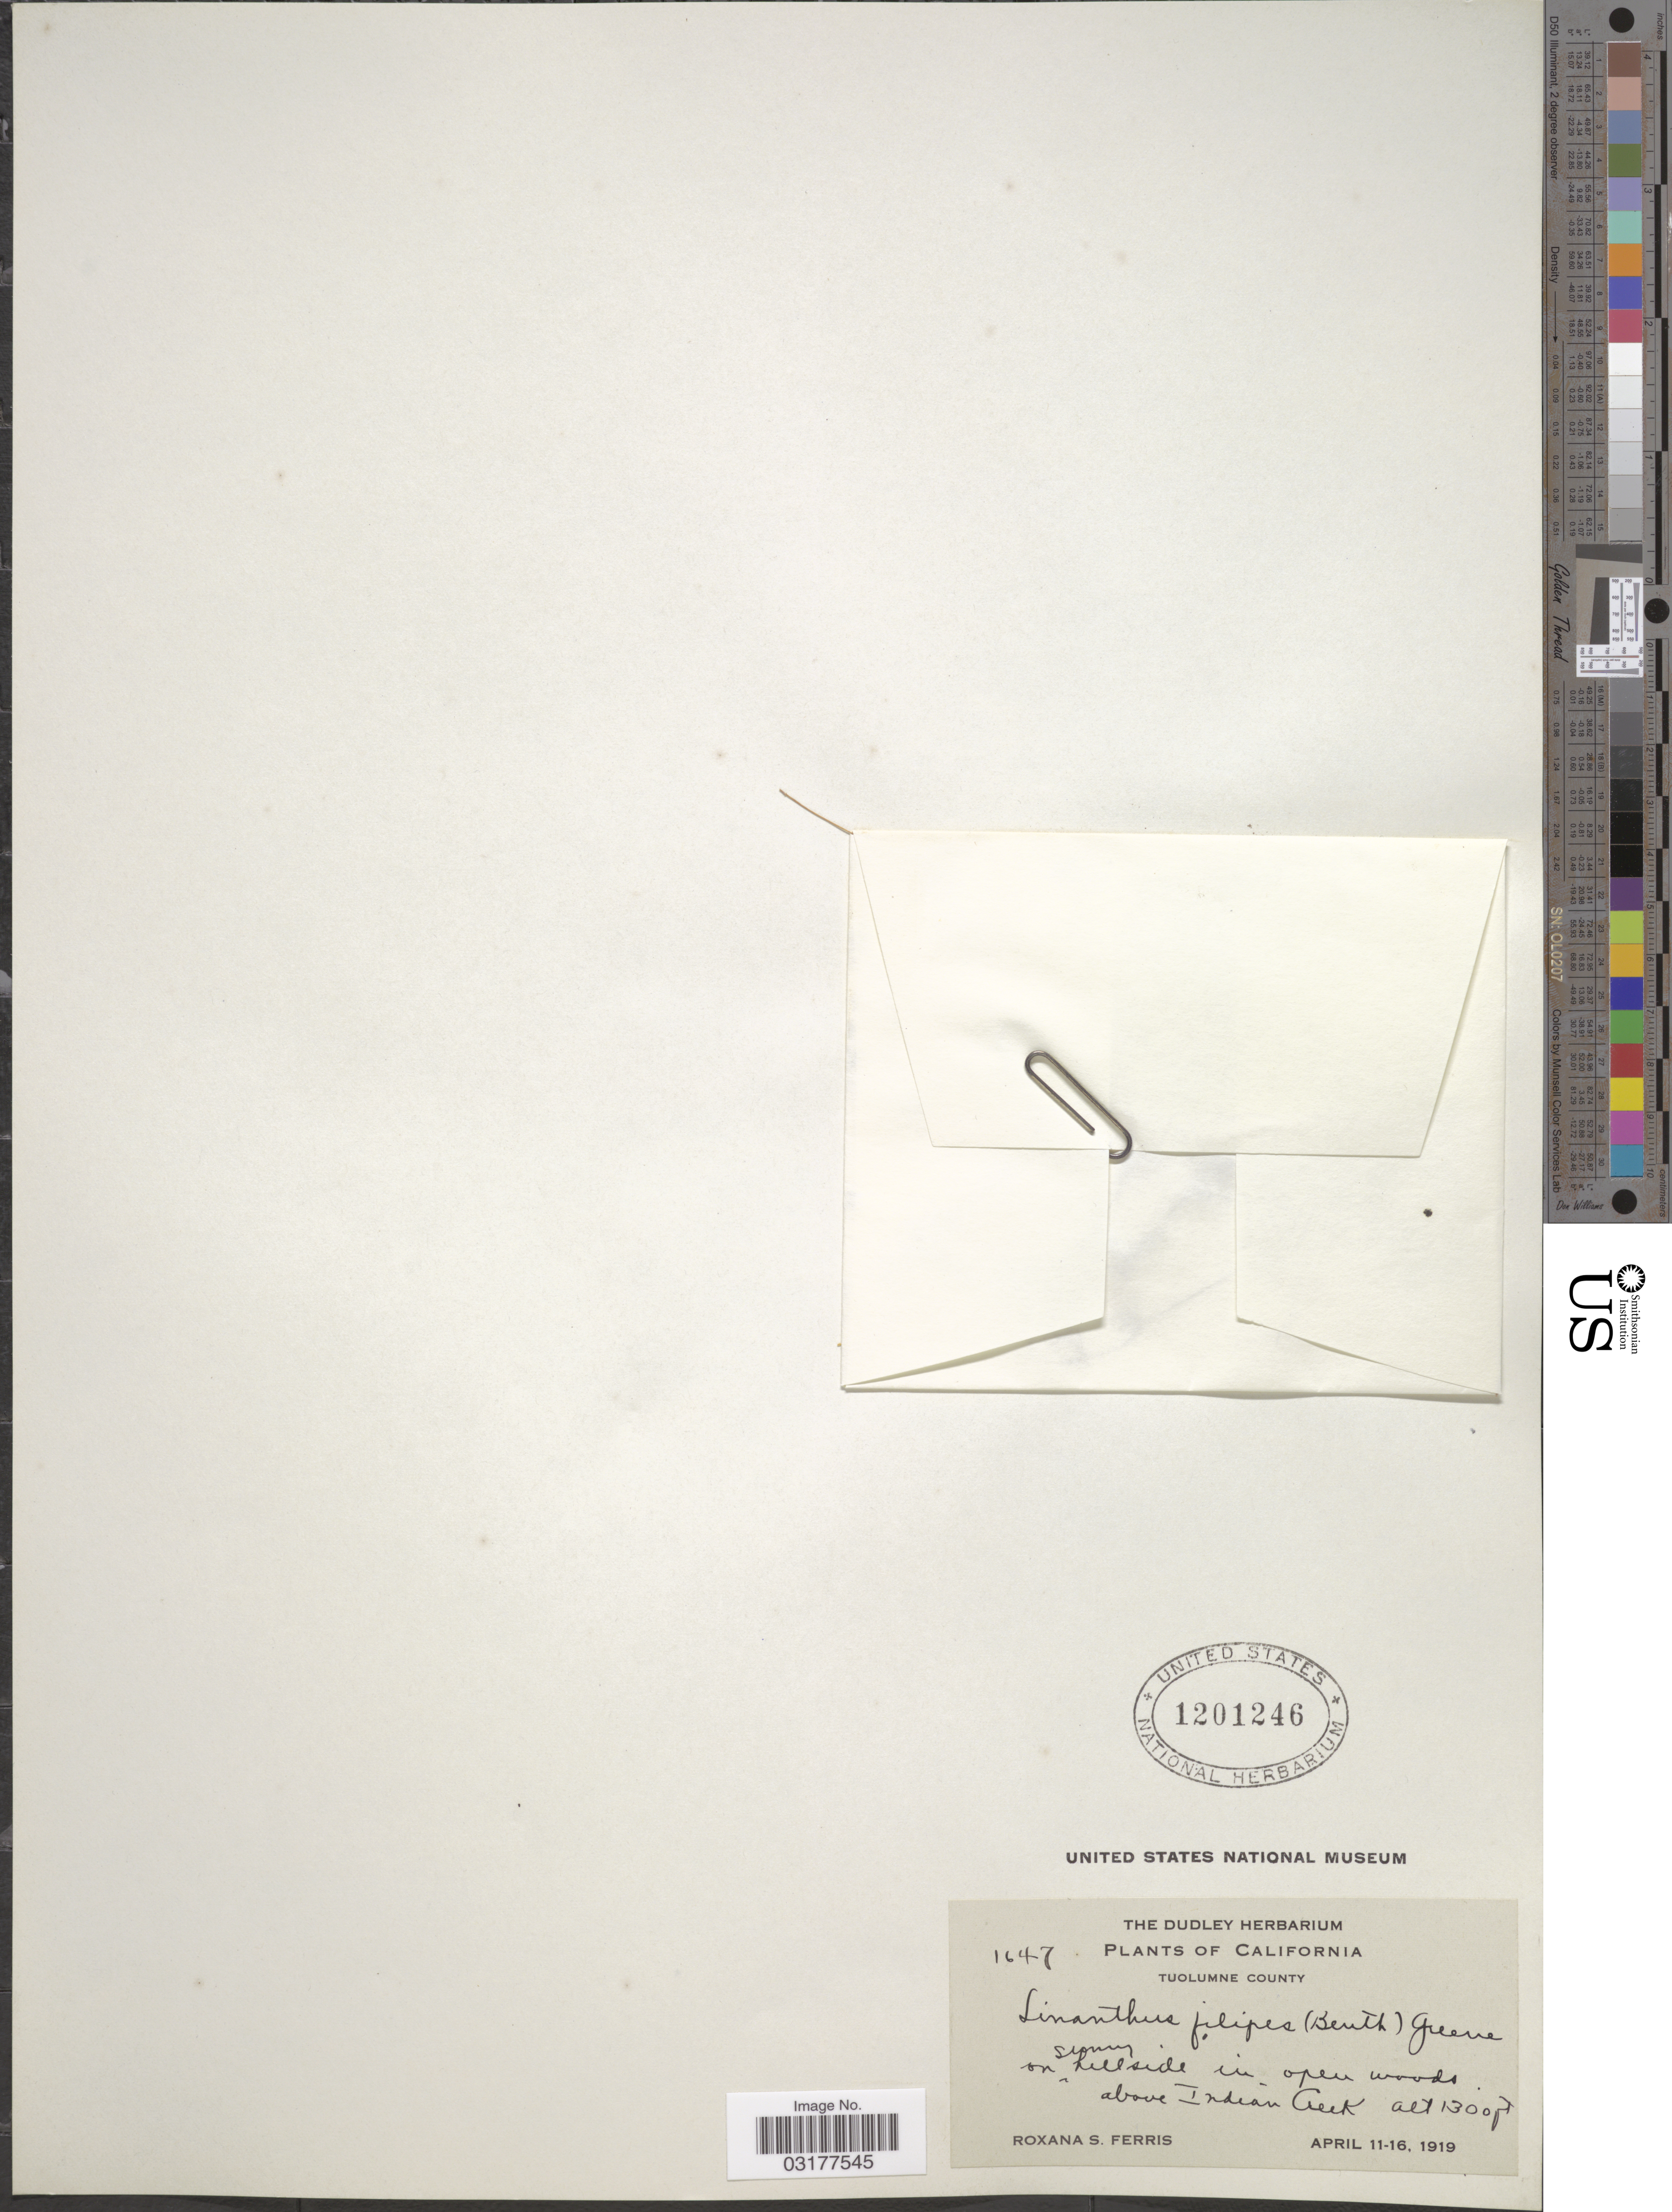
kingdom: Plantae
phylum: Tracheophyta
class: Magnoliopsida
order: Ericales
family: Polemoniaceae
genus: Leptosiphon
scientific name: Leptosiphon filipes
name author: (Benth.) J.M. Porter & L.A. Johnson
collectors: R. S. Ferris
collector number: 1647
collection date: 1919-04-11/1919-04-16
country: United States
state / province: California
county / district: Tuolumne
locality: Tuolumne County. On hillside in open woods, above Indian Creek.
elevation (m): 396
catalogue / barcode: US 1201246